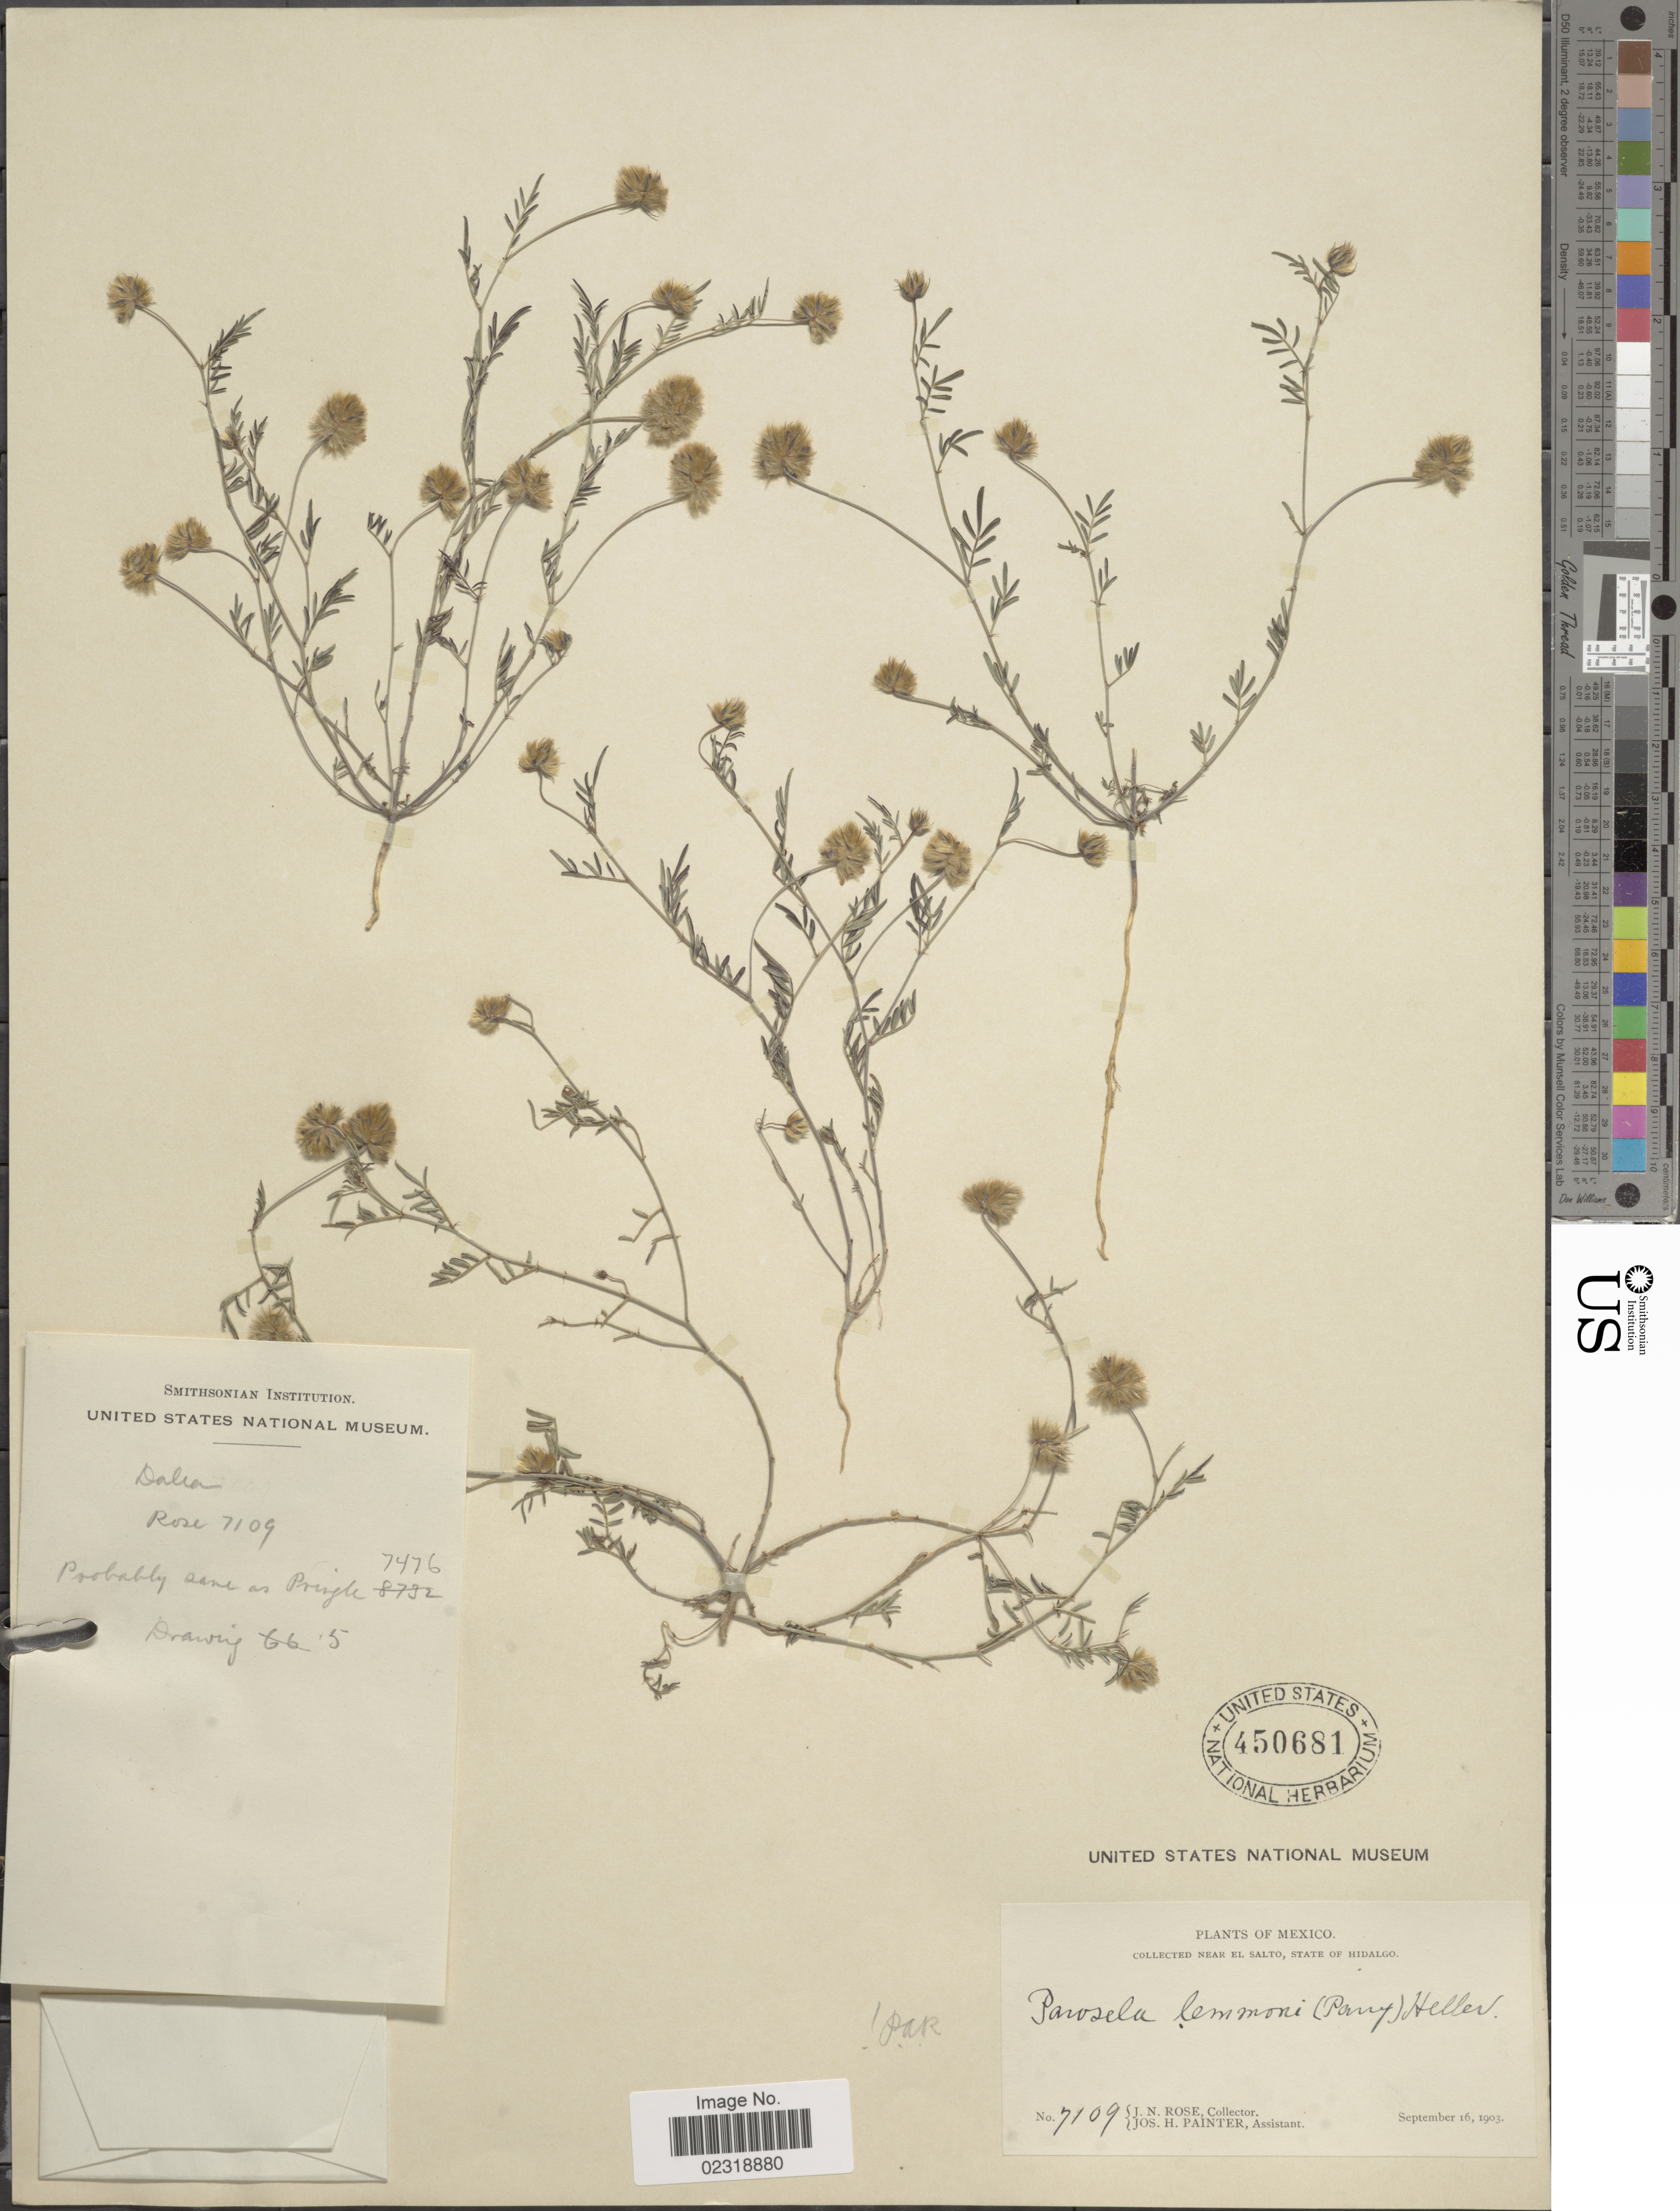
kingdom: Plantae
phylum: Tracheophyta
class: Magnoliopsida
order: Fabales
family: Fabaceae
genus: Dalea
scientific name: Dalea brachystachys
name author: A. Gray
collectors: J. N. Rose & J. H. Painter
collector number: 7109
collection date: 1903-09-16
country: Mexico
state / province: Hidalgo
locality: Near El Salto.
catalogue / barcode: US 450681